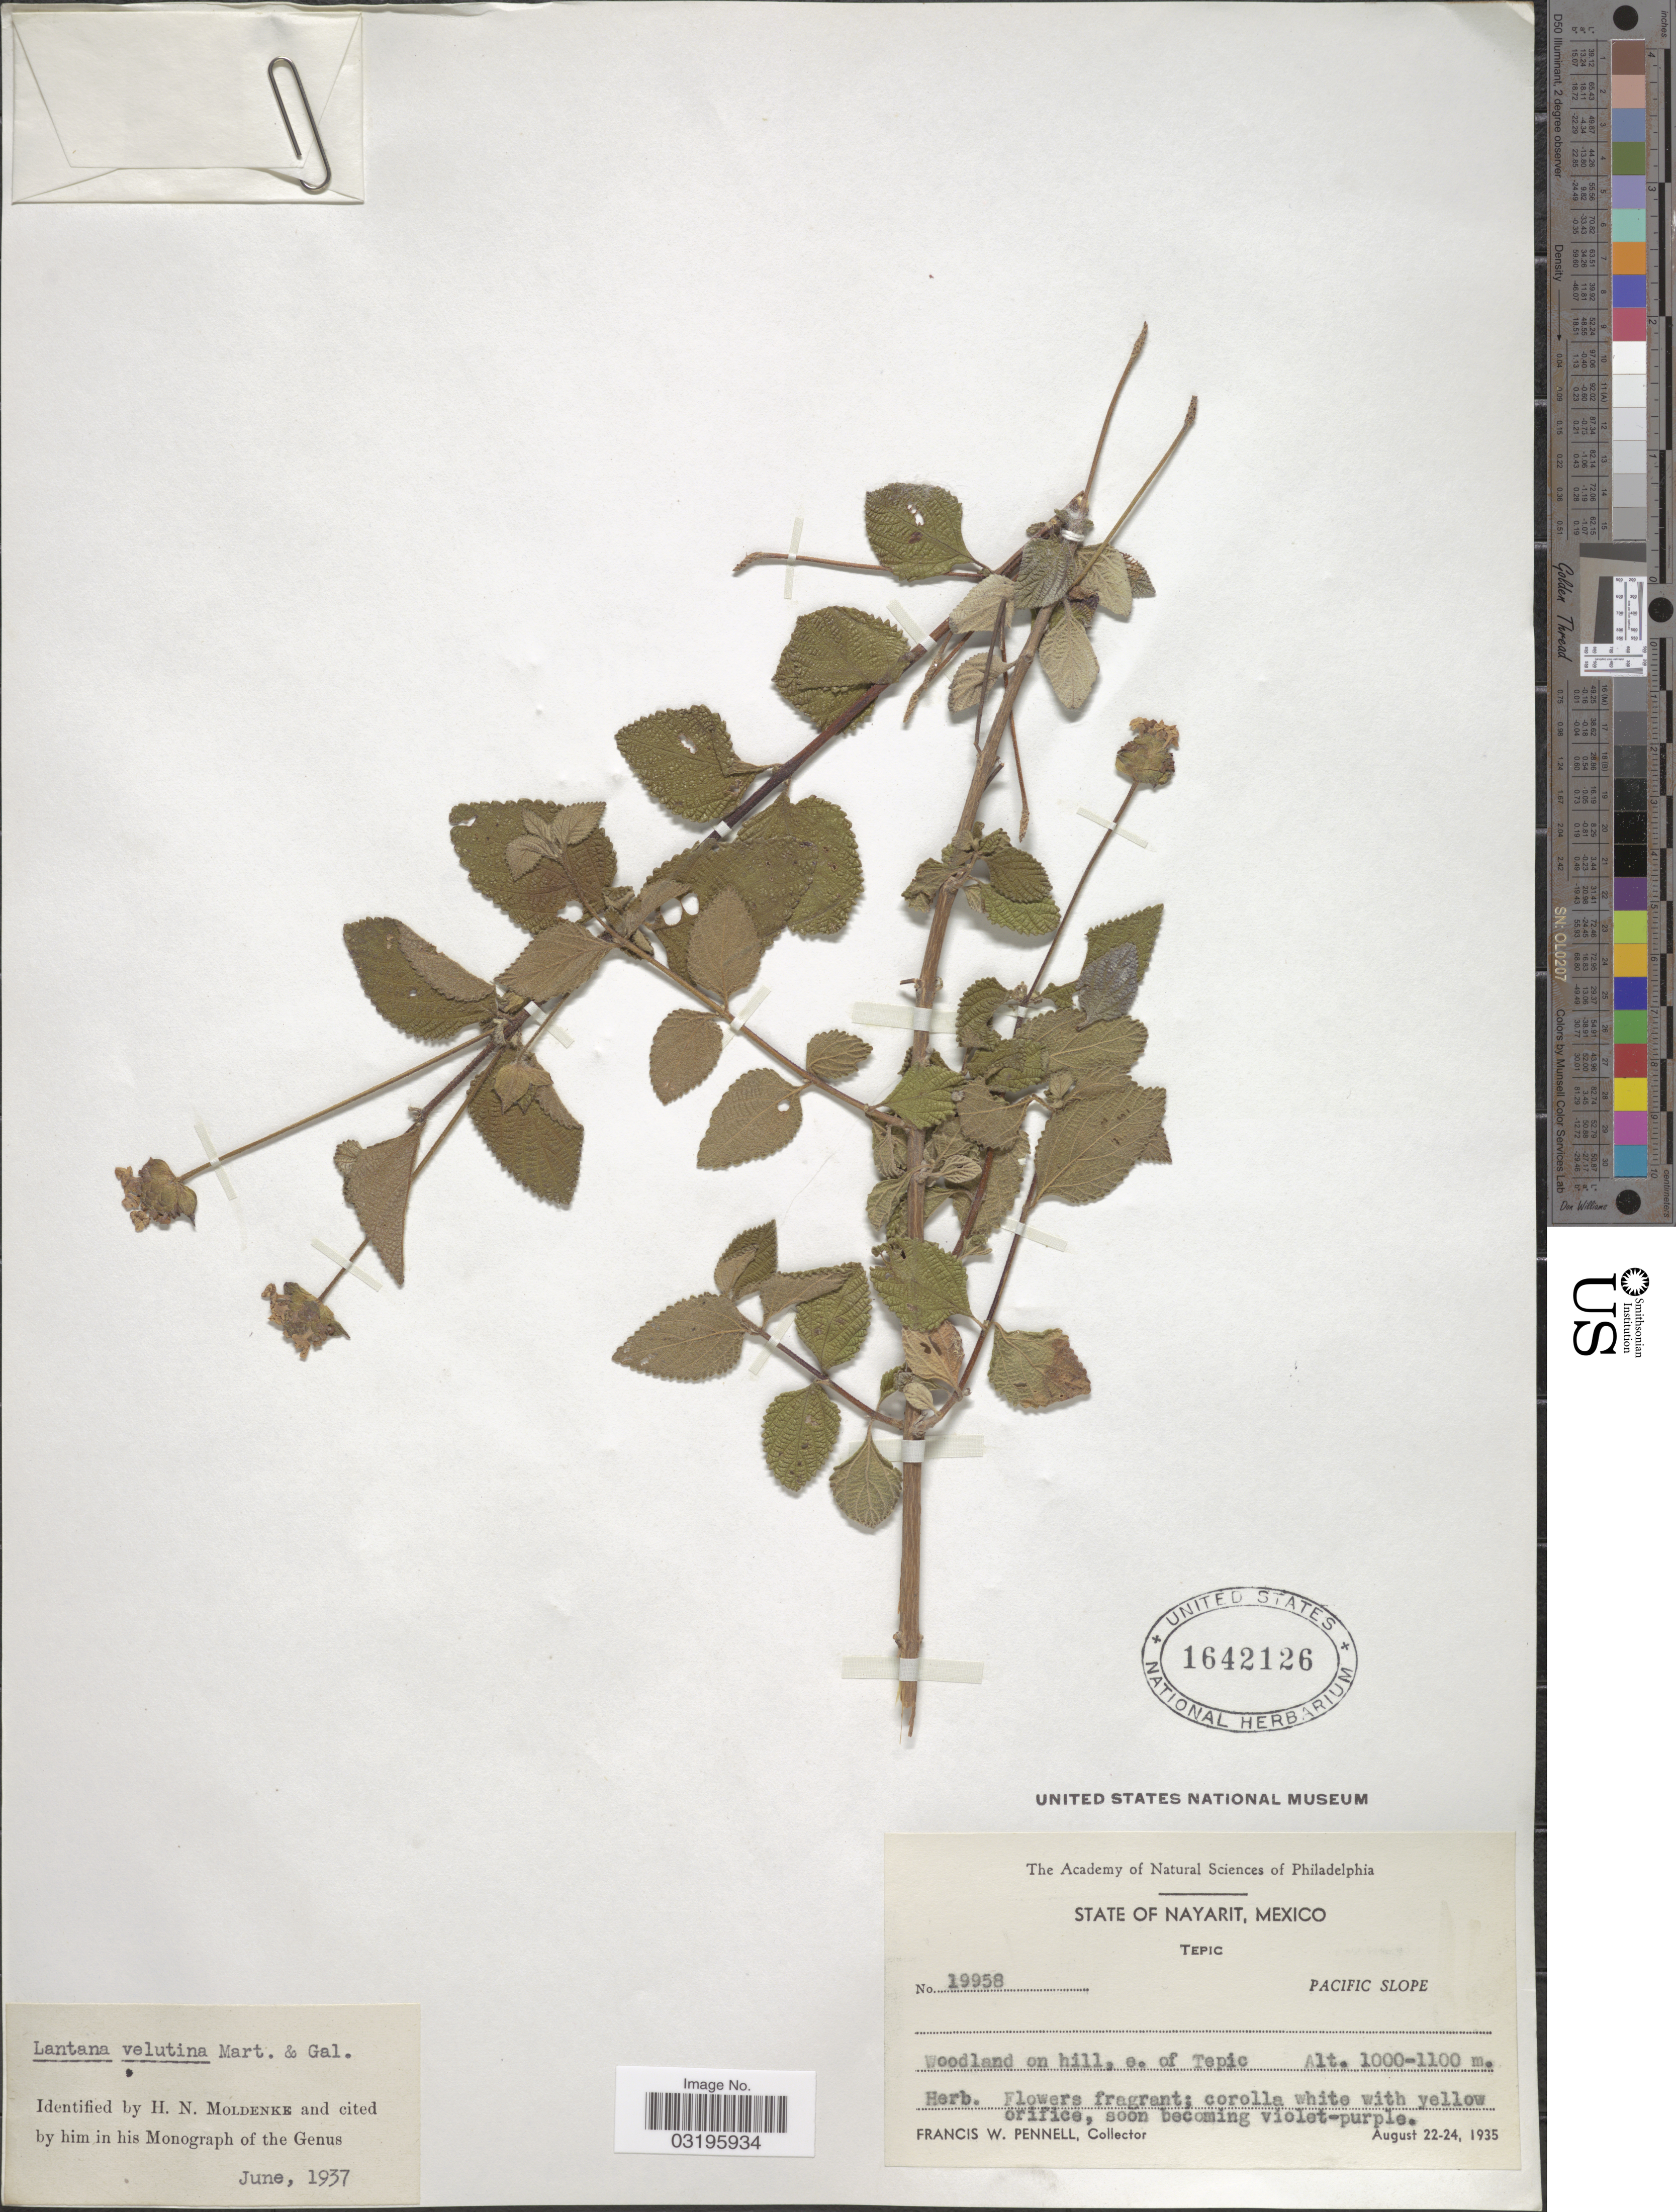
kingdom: Plantae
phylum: Tracheophyta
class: Magnoliopsida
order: Lamiales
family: Verbenaceae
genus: Lantana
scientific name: Lantana velutina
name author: M. Martens & Galeotti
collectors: F. W. Pennell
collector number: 19958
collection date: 1935-08-22/1935-08-24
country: Mexico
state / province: Nayarit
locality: Tepic. Pacific Slope. Woodland on hill. e. of Tepic.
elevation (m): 1000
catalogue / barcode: US 1642126